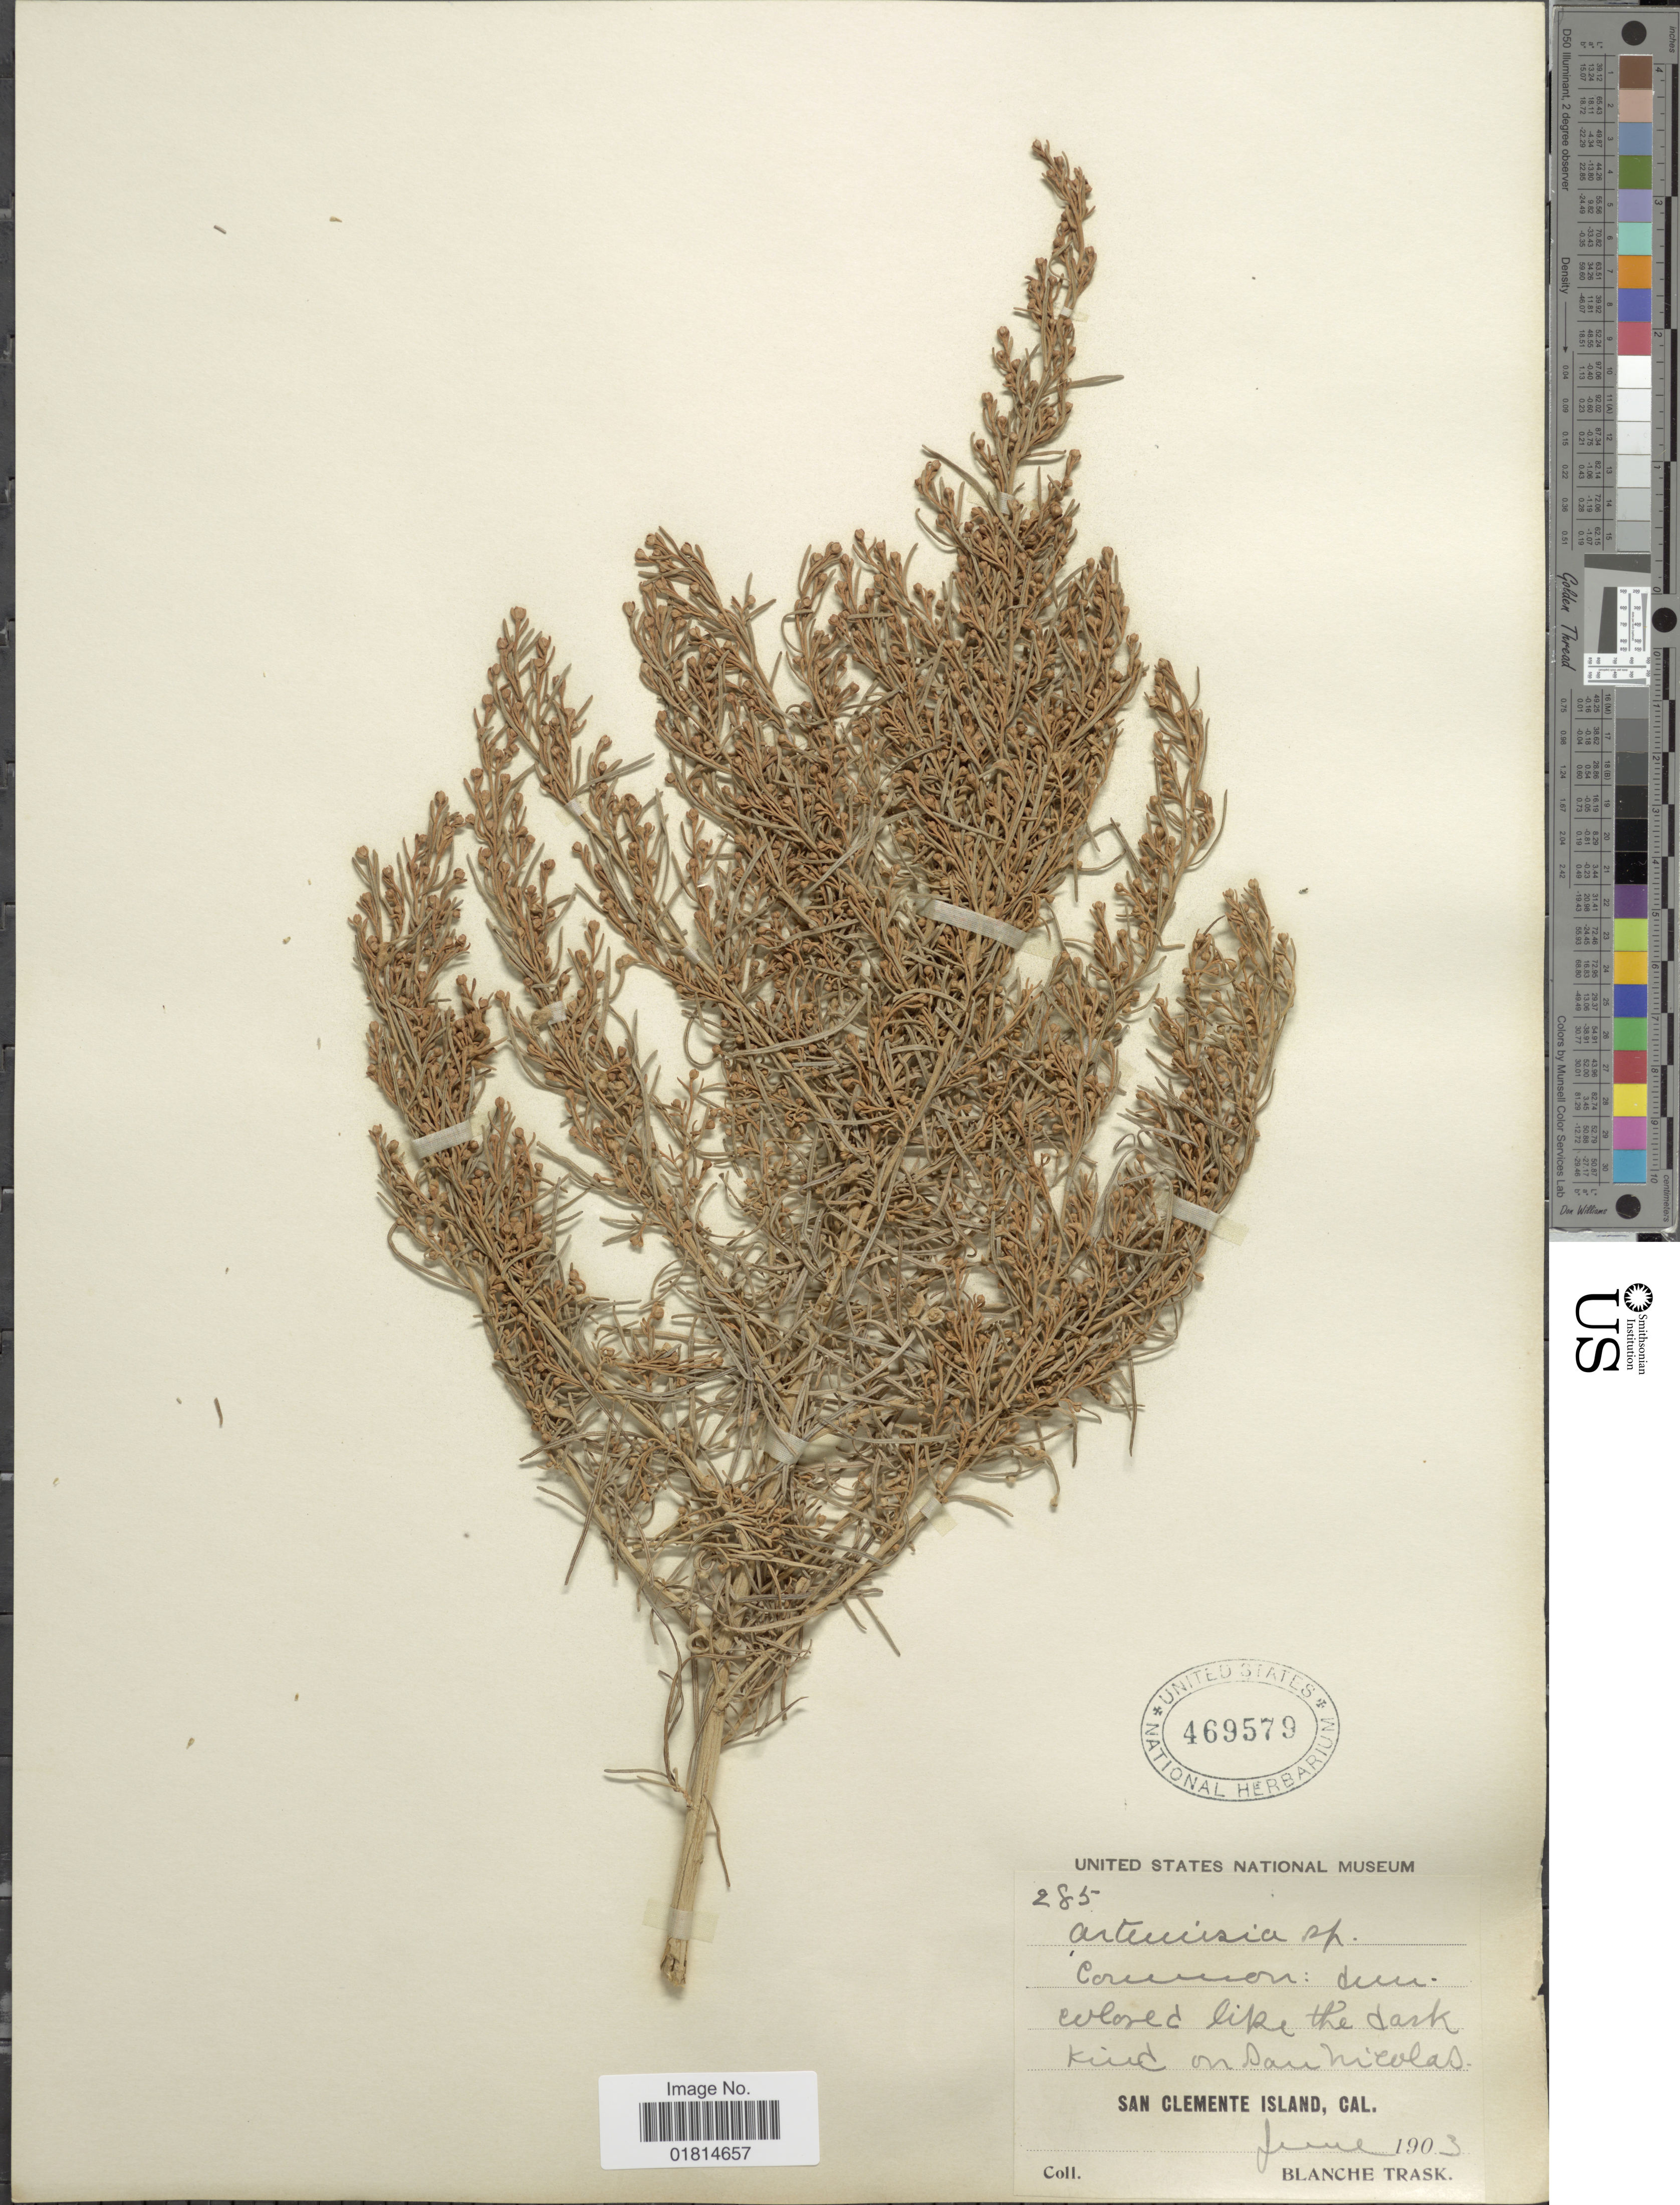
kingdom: Plantae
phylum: Tracheophyta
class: Magnoliopsida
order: Asterales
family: Asteraceae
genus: Artemisia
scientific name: Artemisia californica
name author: Less.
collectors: B. Trask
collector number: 285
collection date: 1903-06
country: United States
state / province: California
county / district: Los Angeles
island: San Clemente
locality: San Clemente Island, Cal.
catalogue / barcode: US 469579